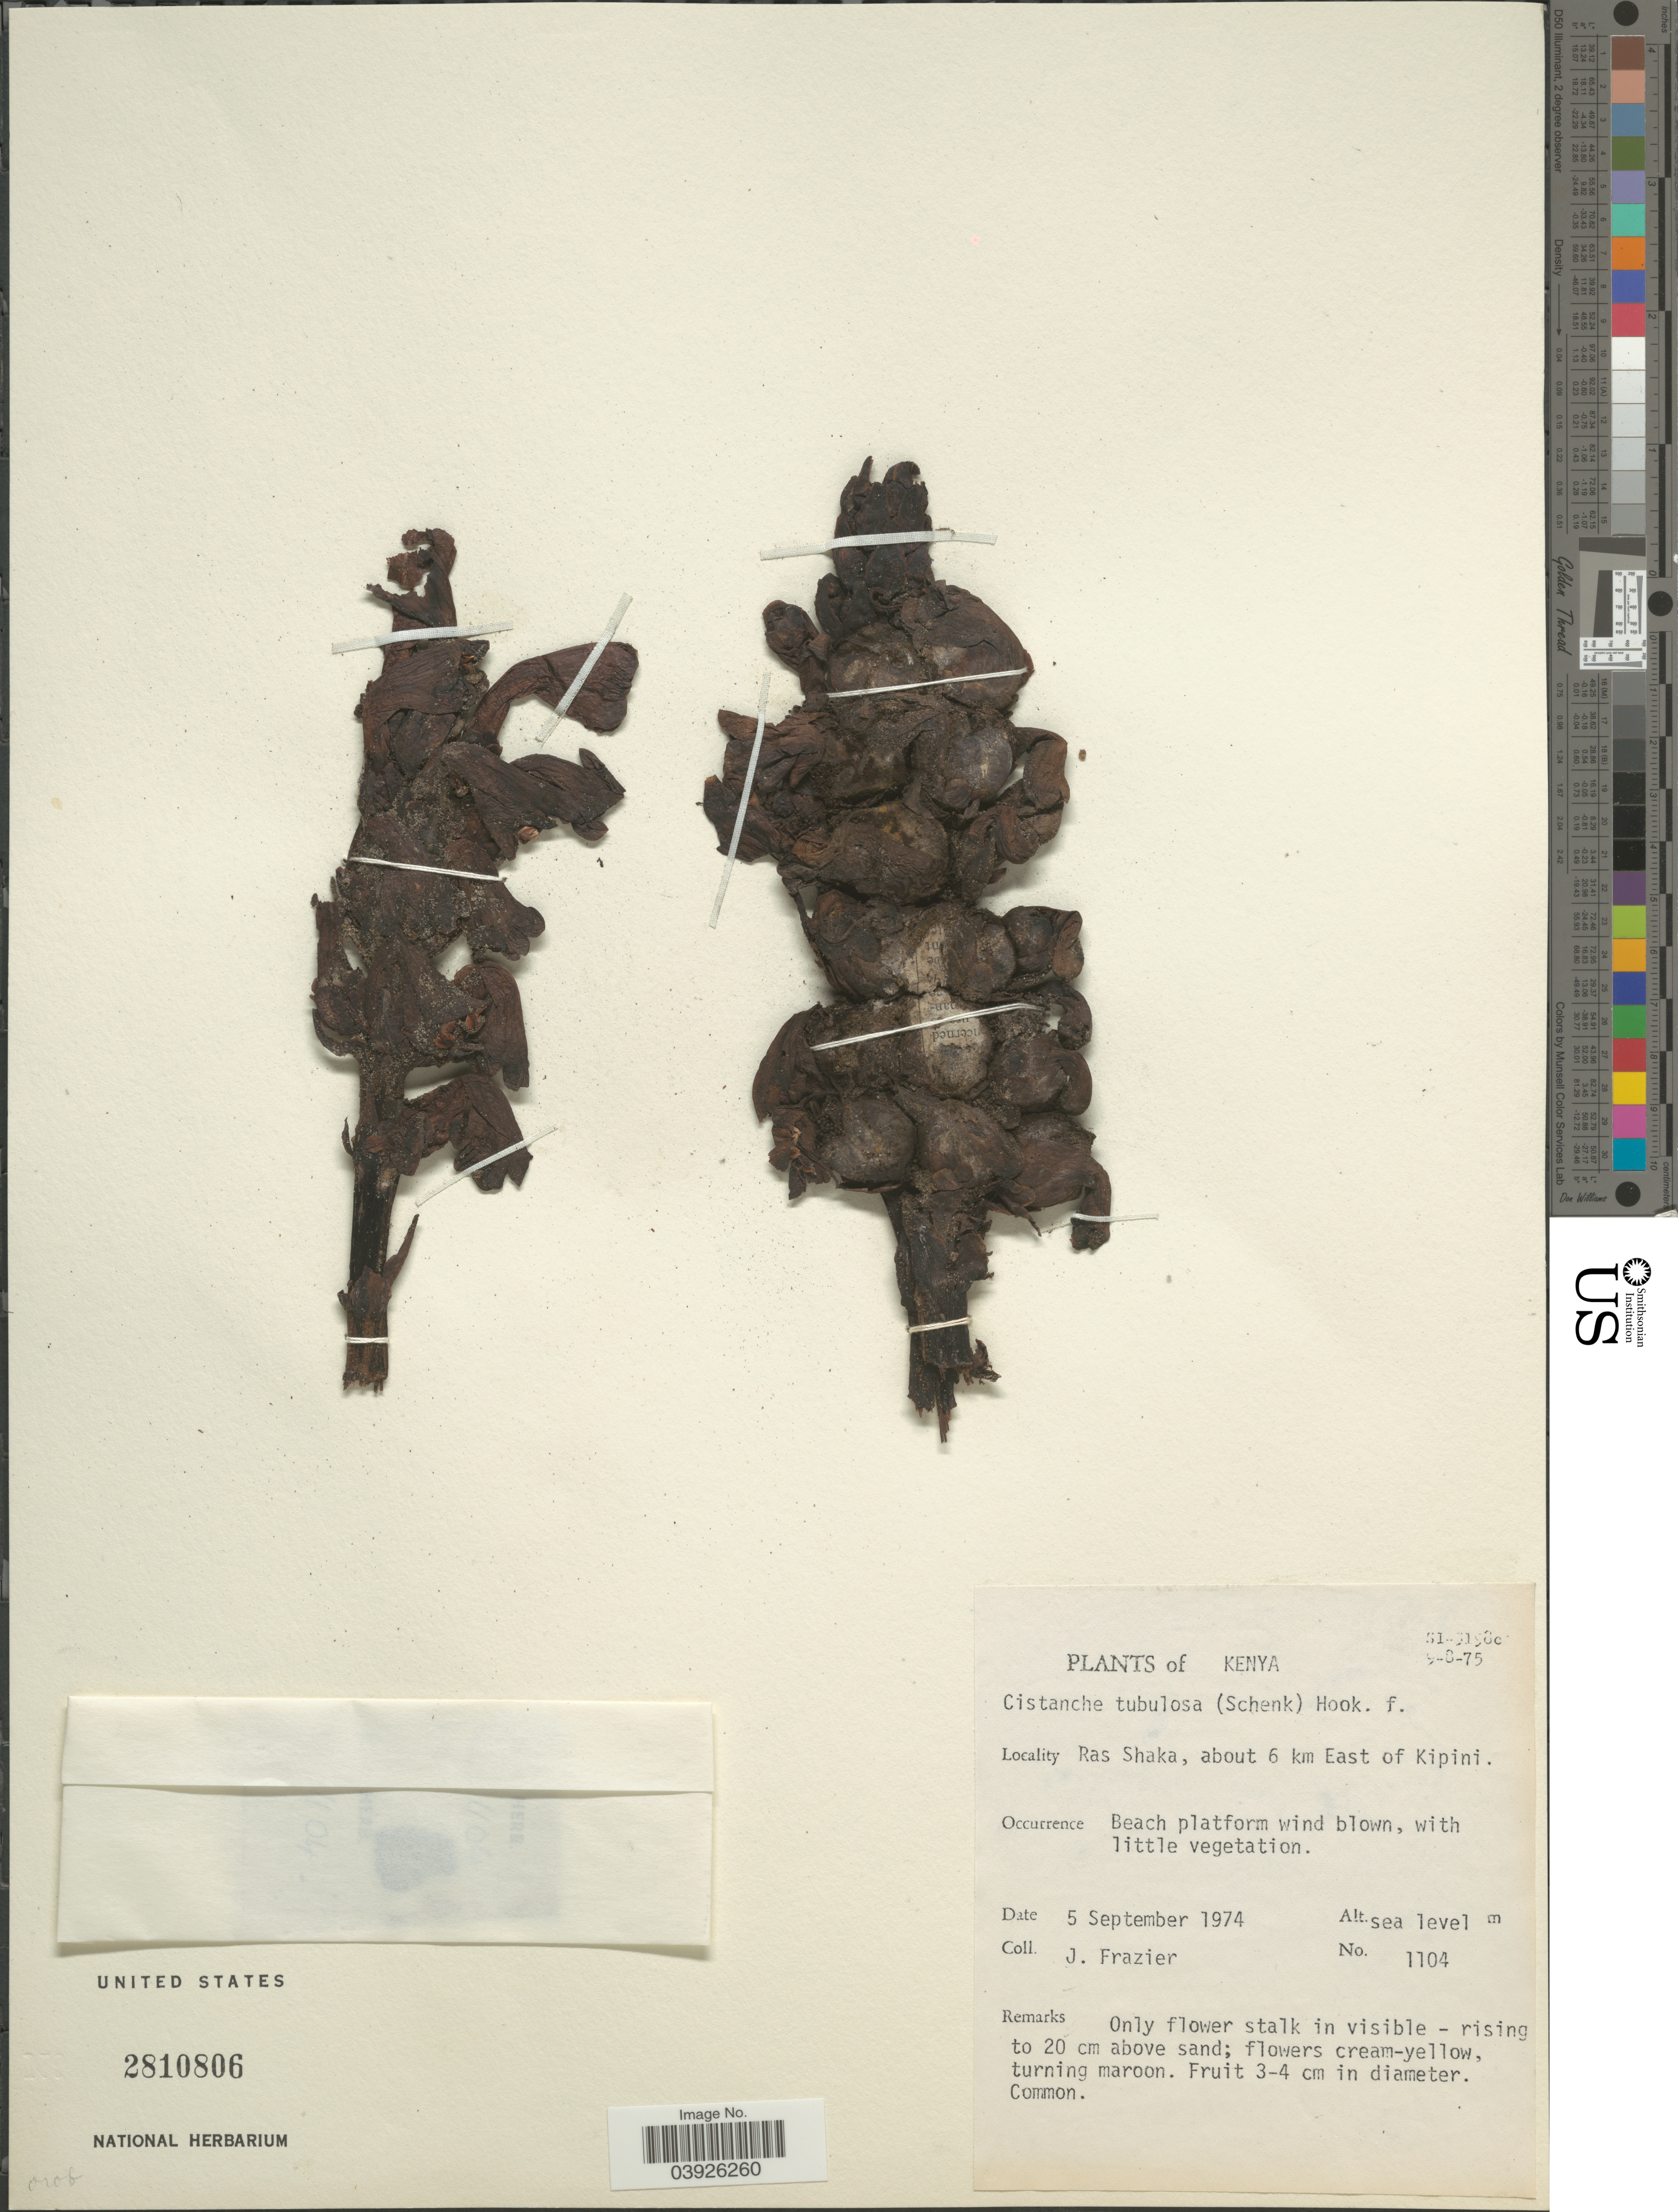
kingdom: Plantae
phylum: Tracheophyta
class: Magnoliopsida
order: Lamiales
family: Orobanchaceae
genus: Cistanche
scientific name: Cistanche tubulosa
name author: (Schenk) Wight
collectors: J. Frazier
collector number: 1104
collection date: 1974-09-05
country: Kenya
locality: Ras Shaka, about 6 km East of Kipini.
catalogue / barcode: US 2810806